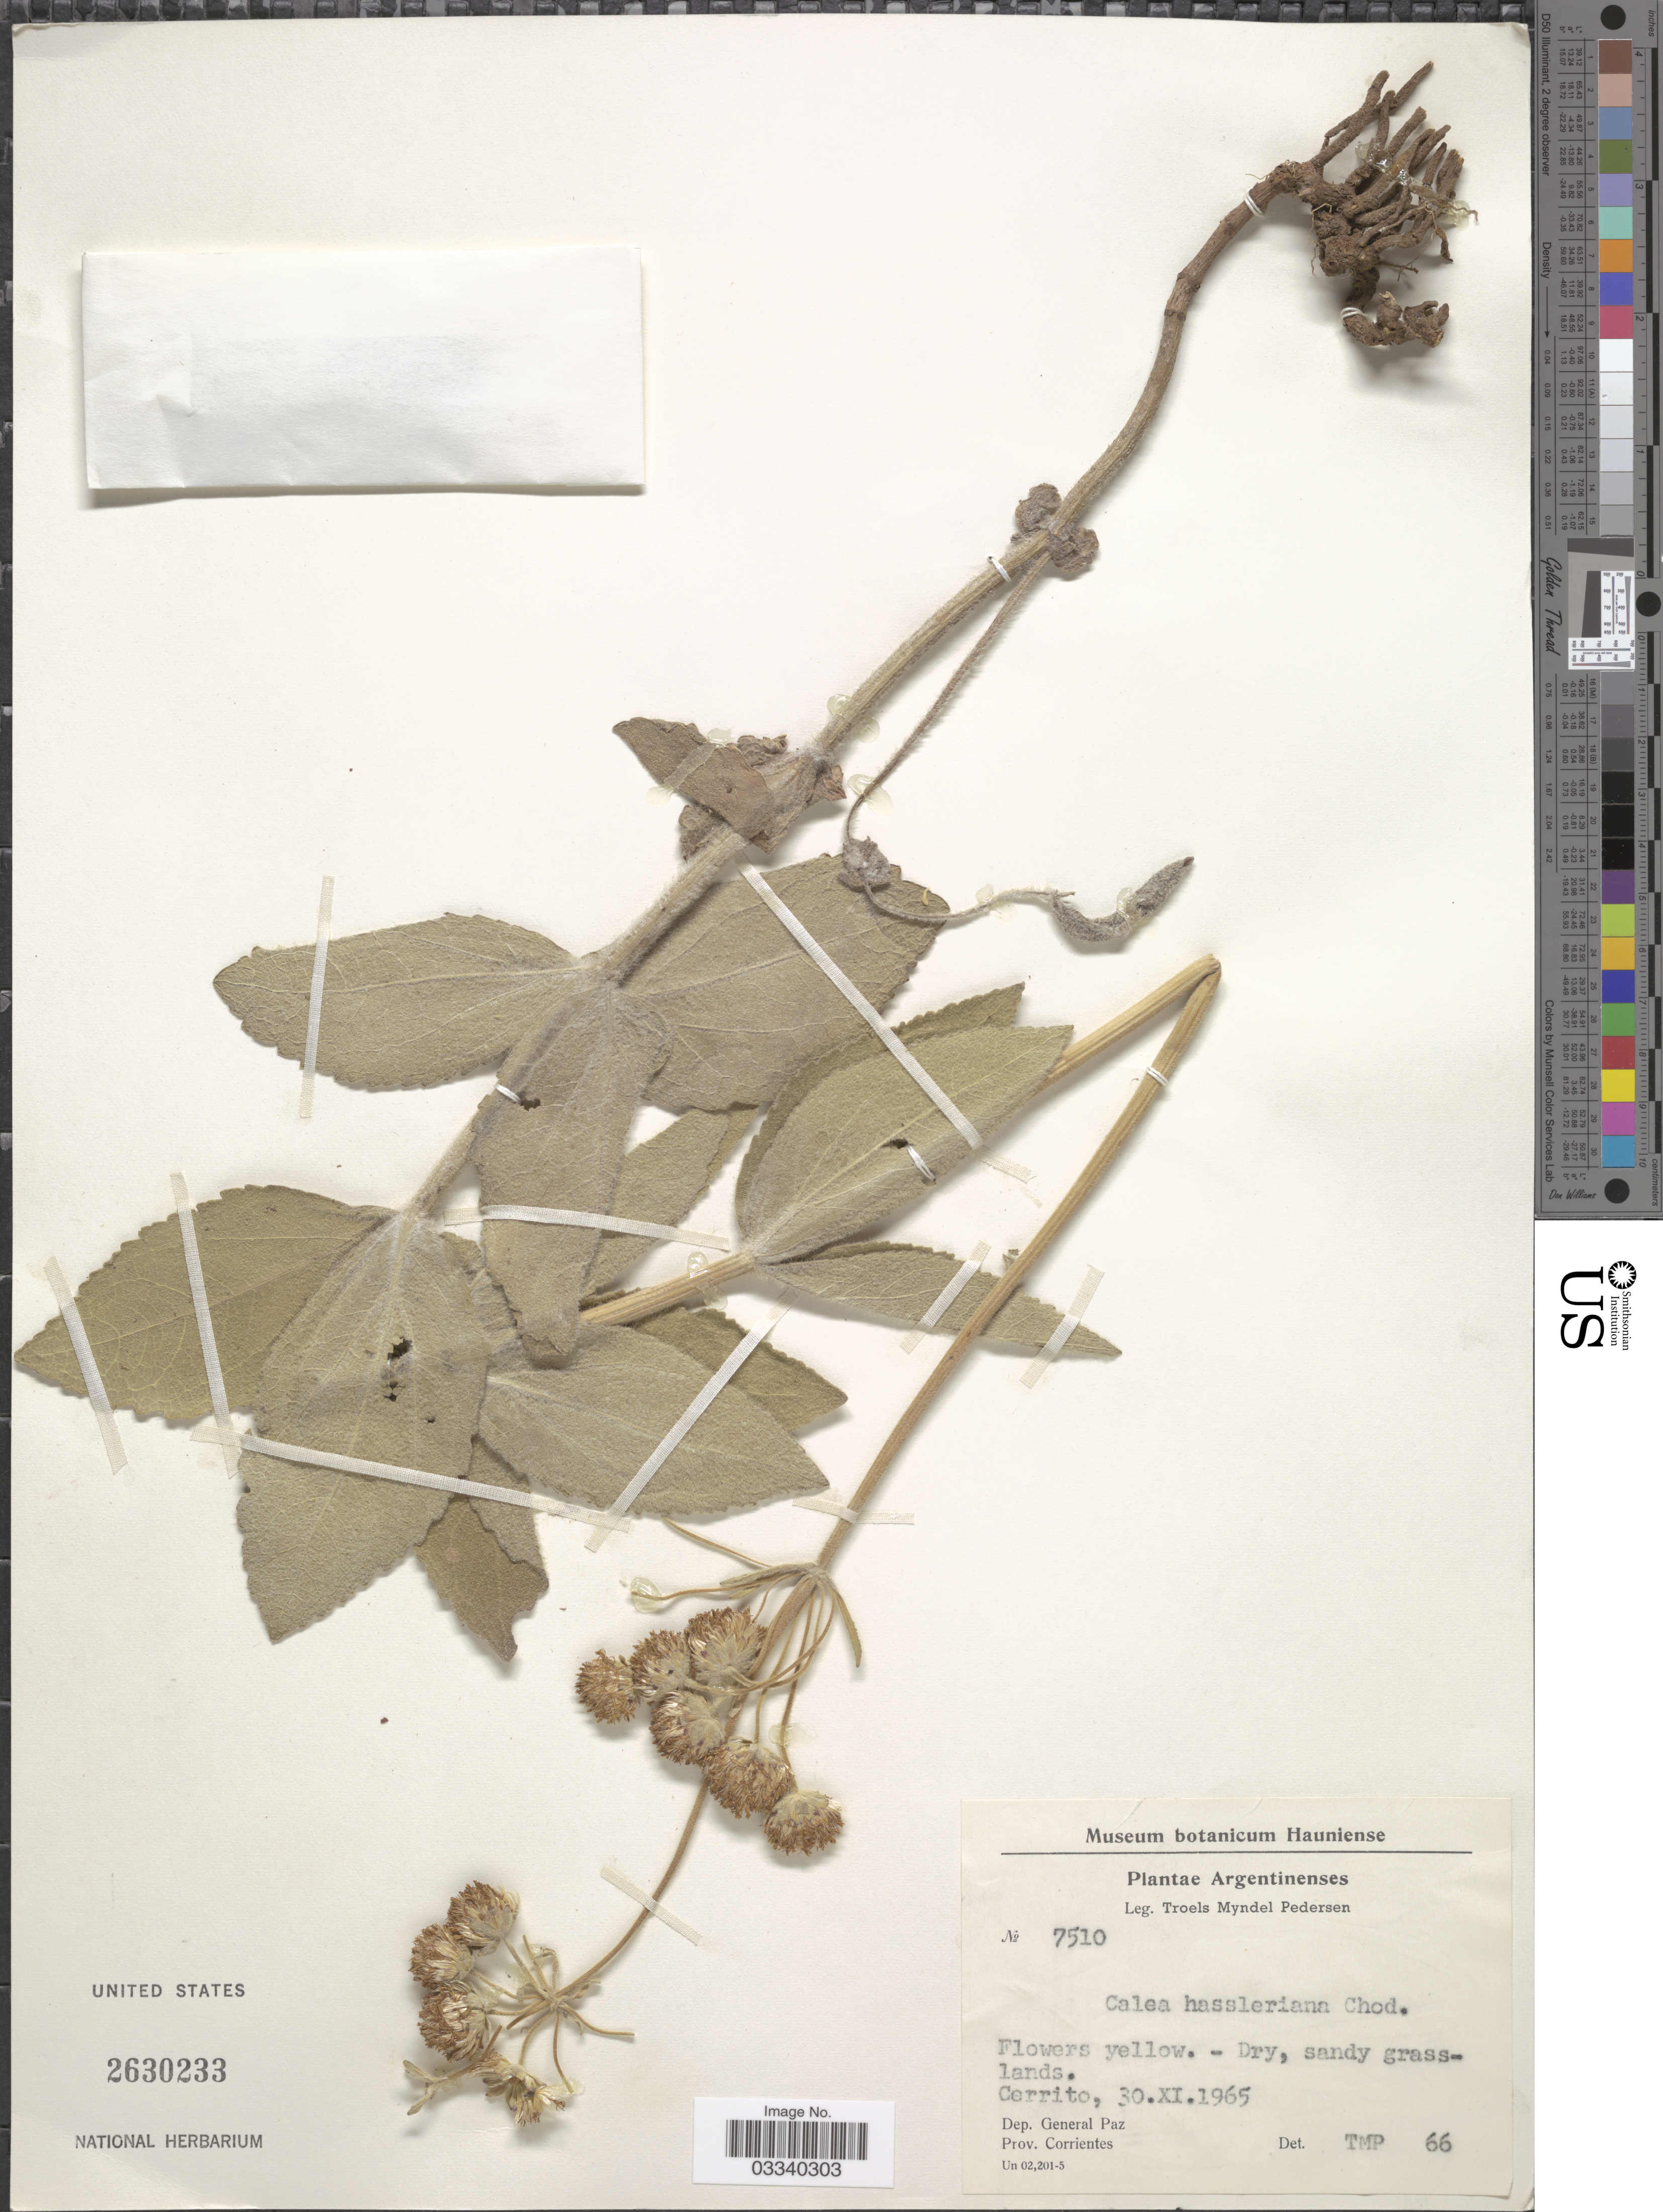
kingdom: Plantae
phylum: Tracheophyta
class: Magnoliopsida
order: Asterales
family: Asteraceae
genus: Calea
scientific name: Calea hassleriana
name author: Chodat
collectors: T. Pederson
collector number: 7510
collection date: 1965-12-30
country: Argentina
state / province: Corrientes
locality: Cerrito, Dep. General Paz.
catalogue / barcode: US 2630233